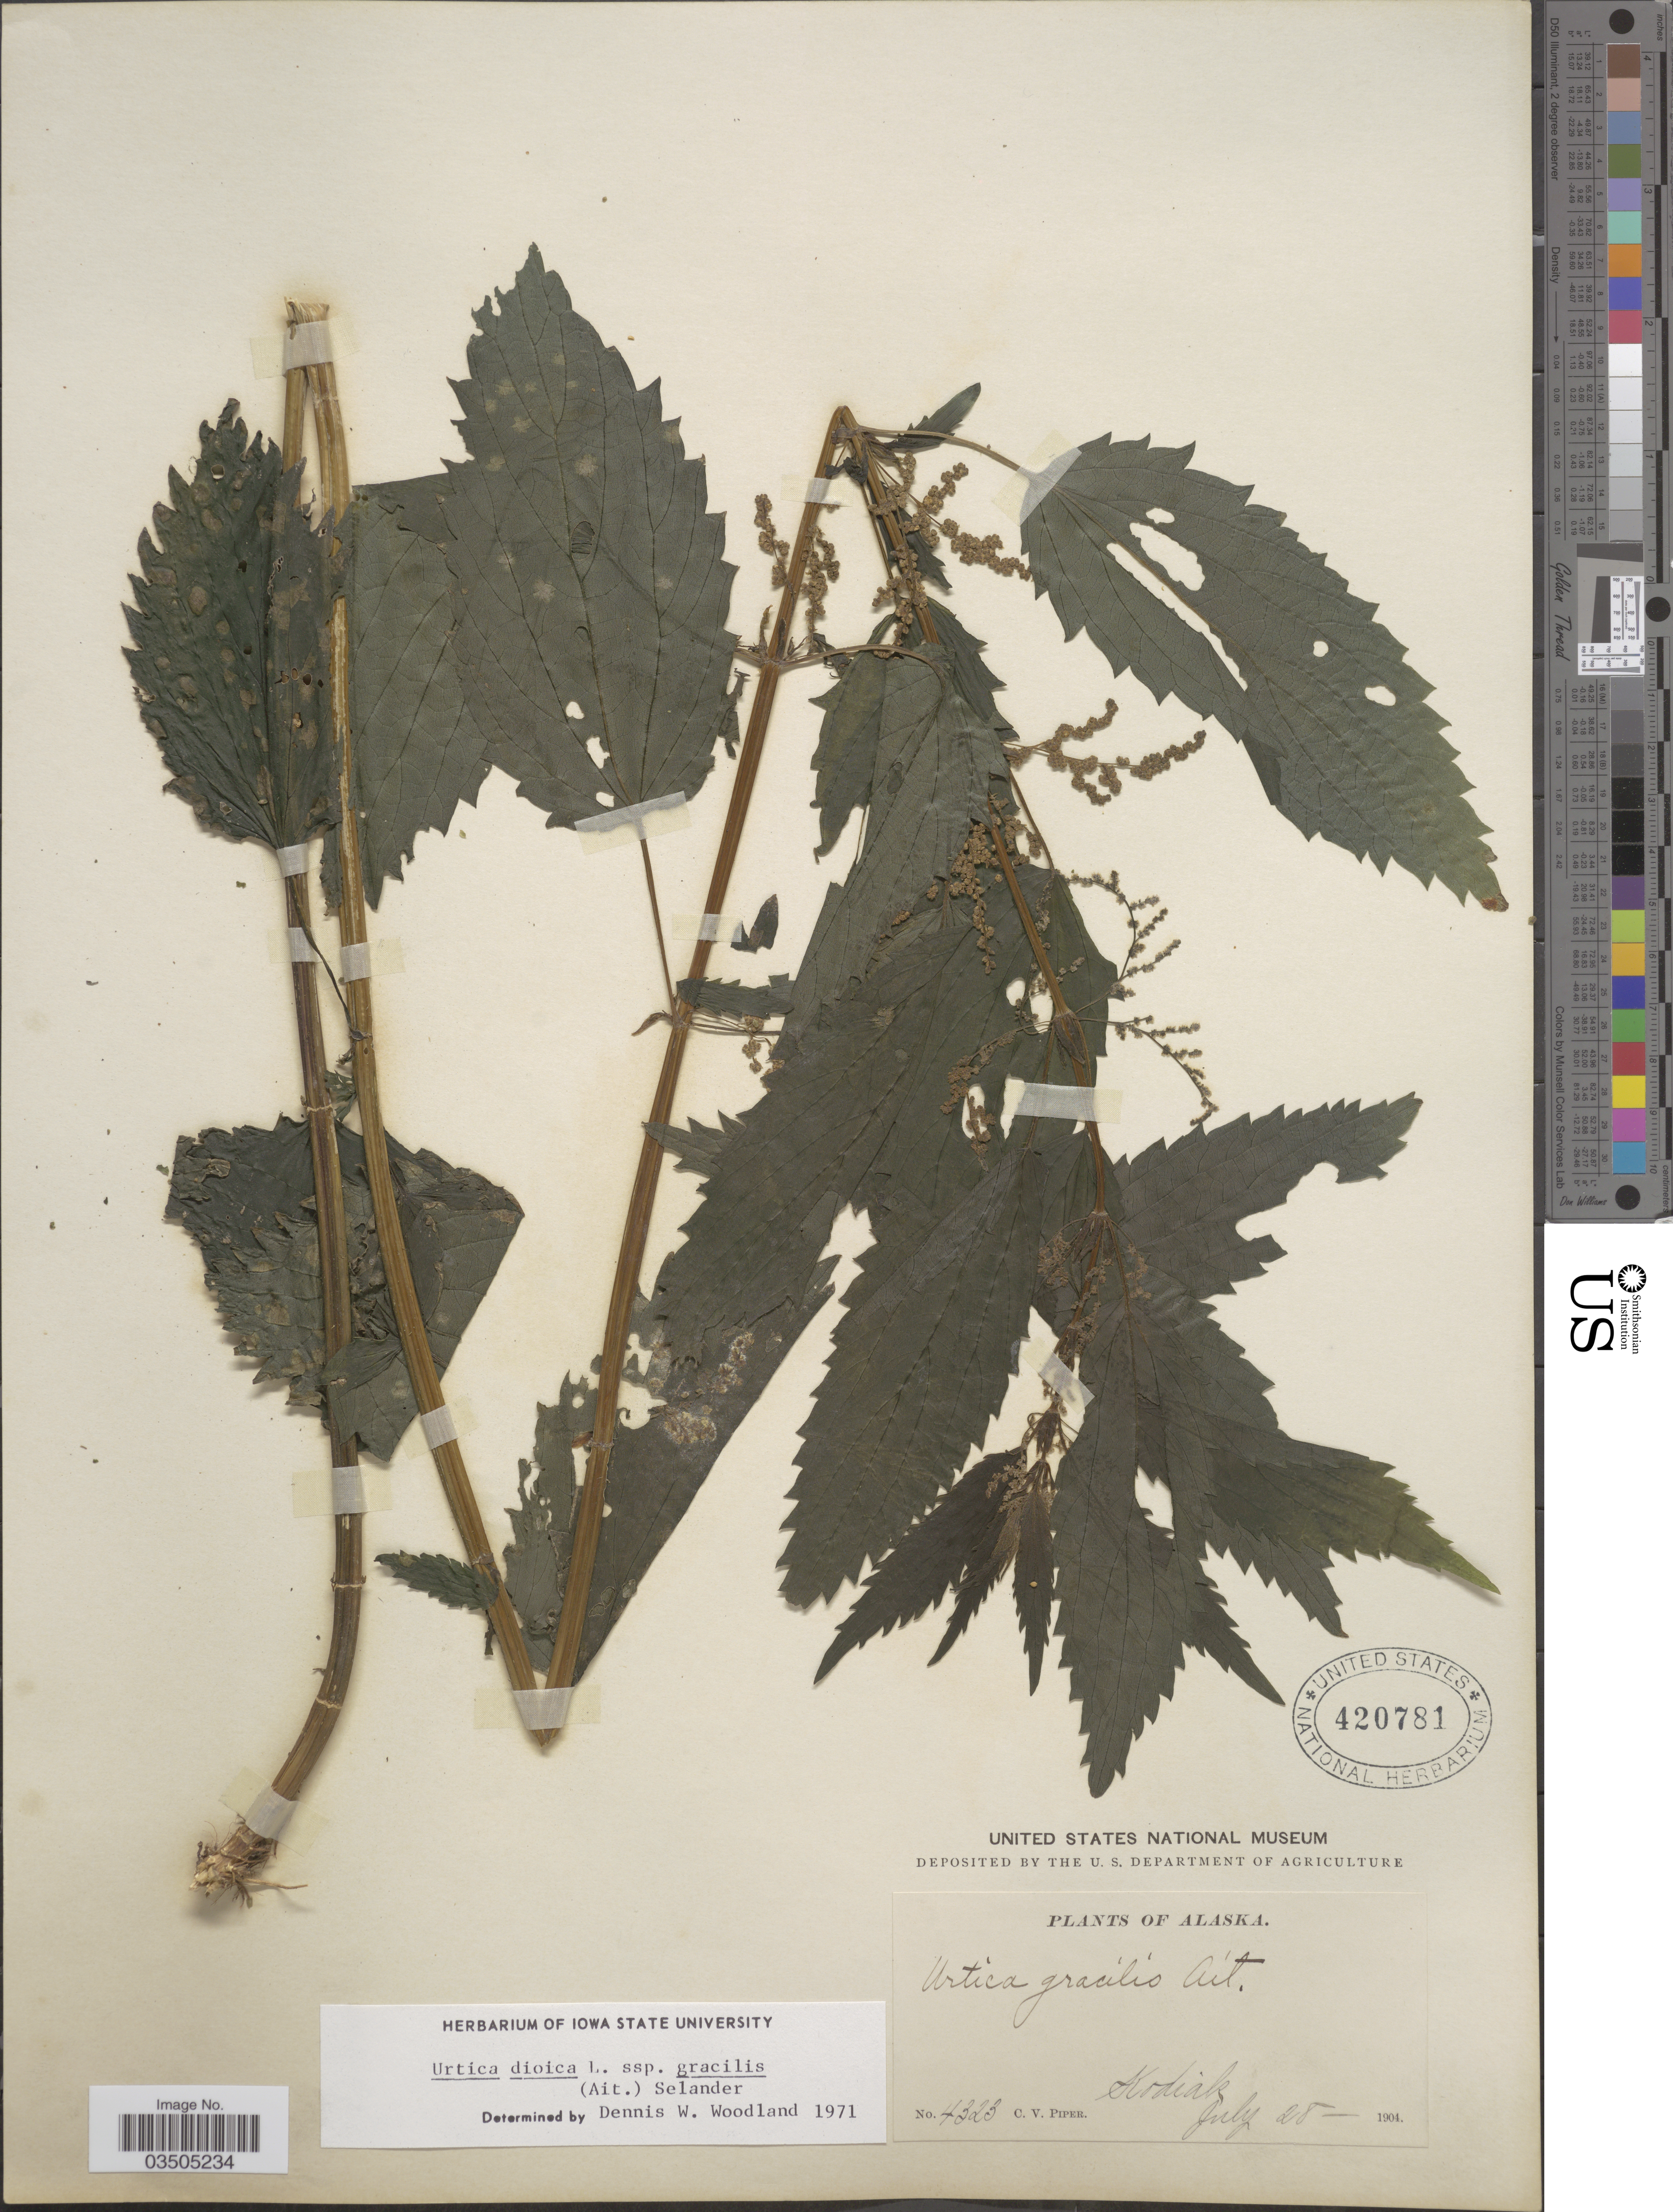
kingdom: Plantae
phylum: Tracheophyta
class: Magnoliopsida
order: Rosales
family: Urticaceae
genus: Urtica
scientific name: Urtica dioica subsp. gracilis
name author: L.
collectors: C. V. Piper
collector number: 4323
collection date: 1904-07-28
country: United States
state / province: Alaska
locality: Kodiak.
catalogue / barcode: US 420781